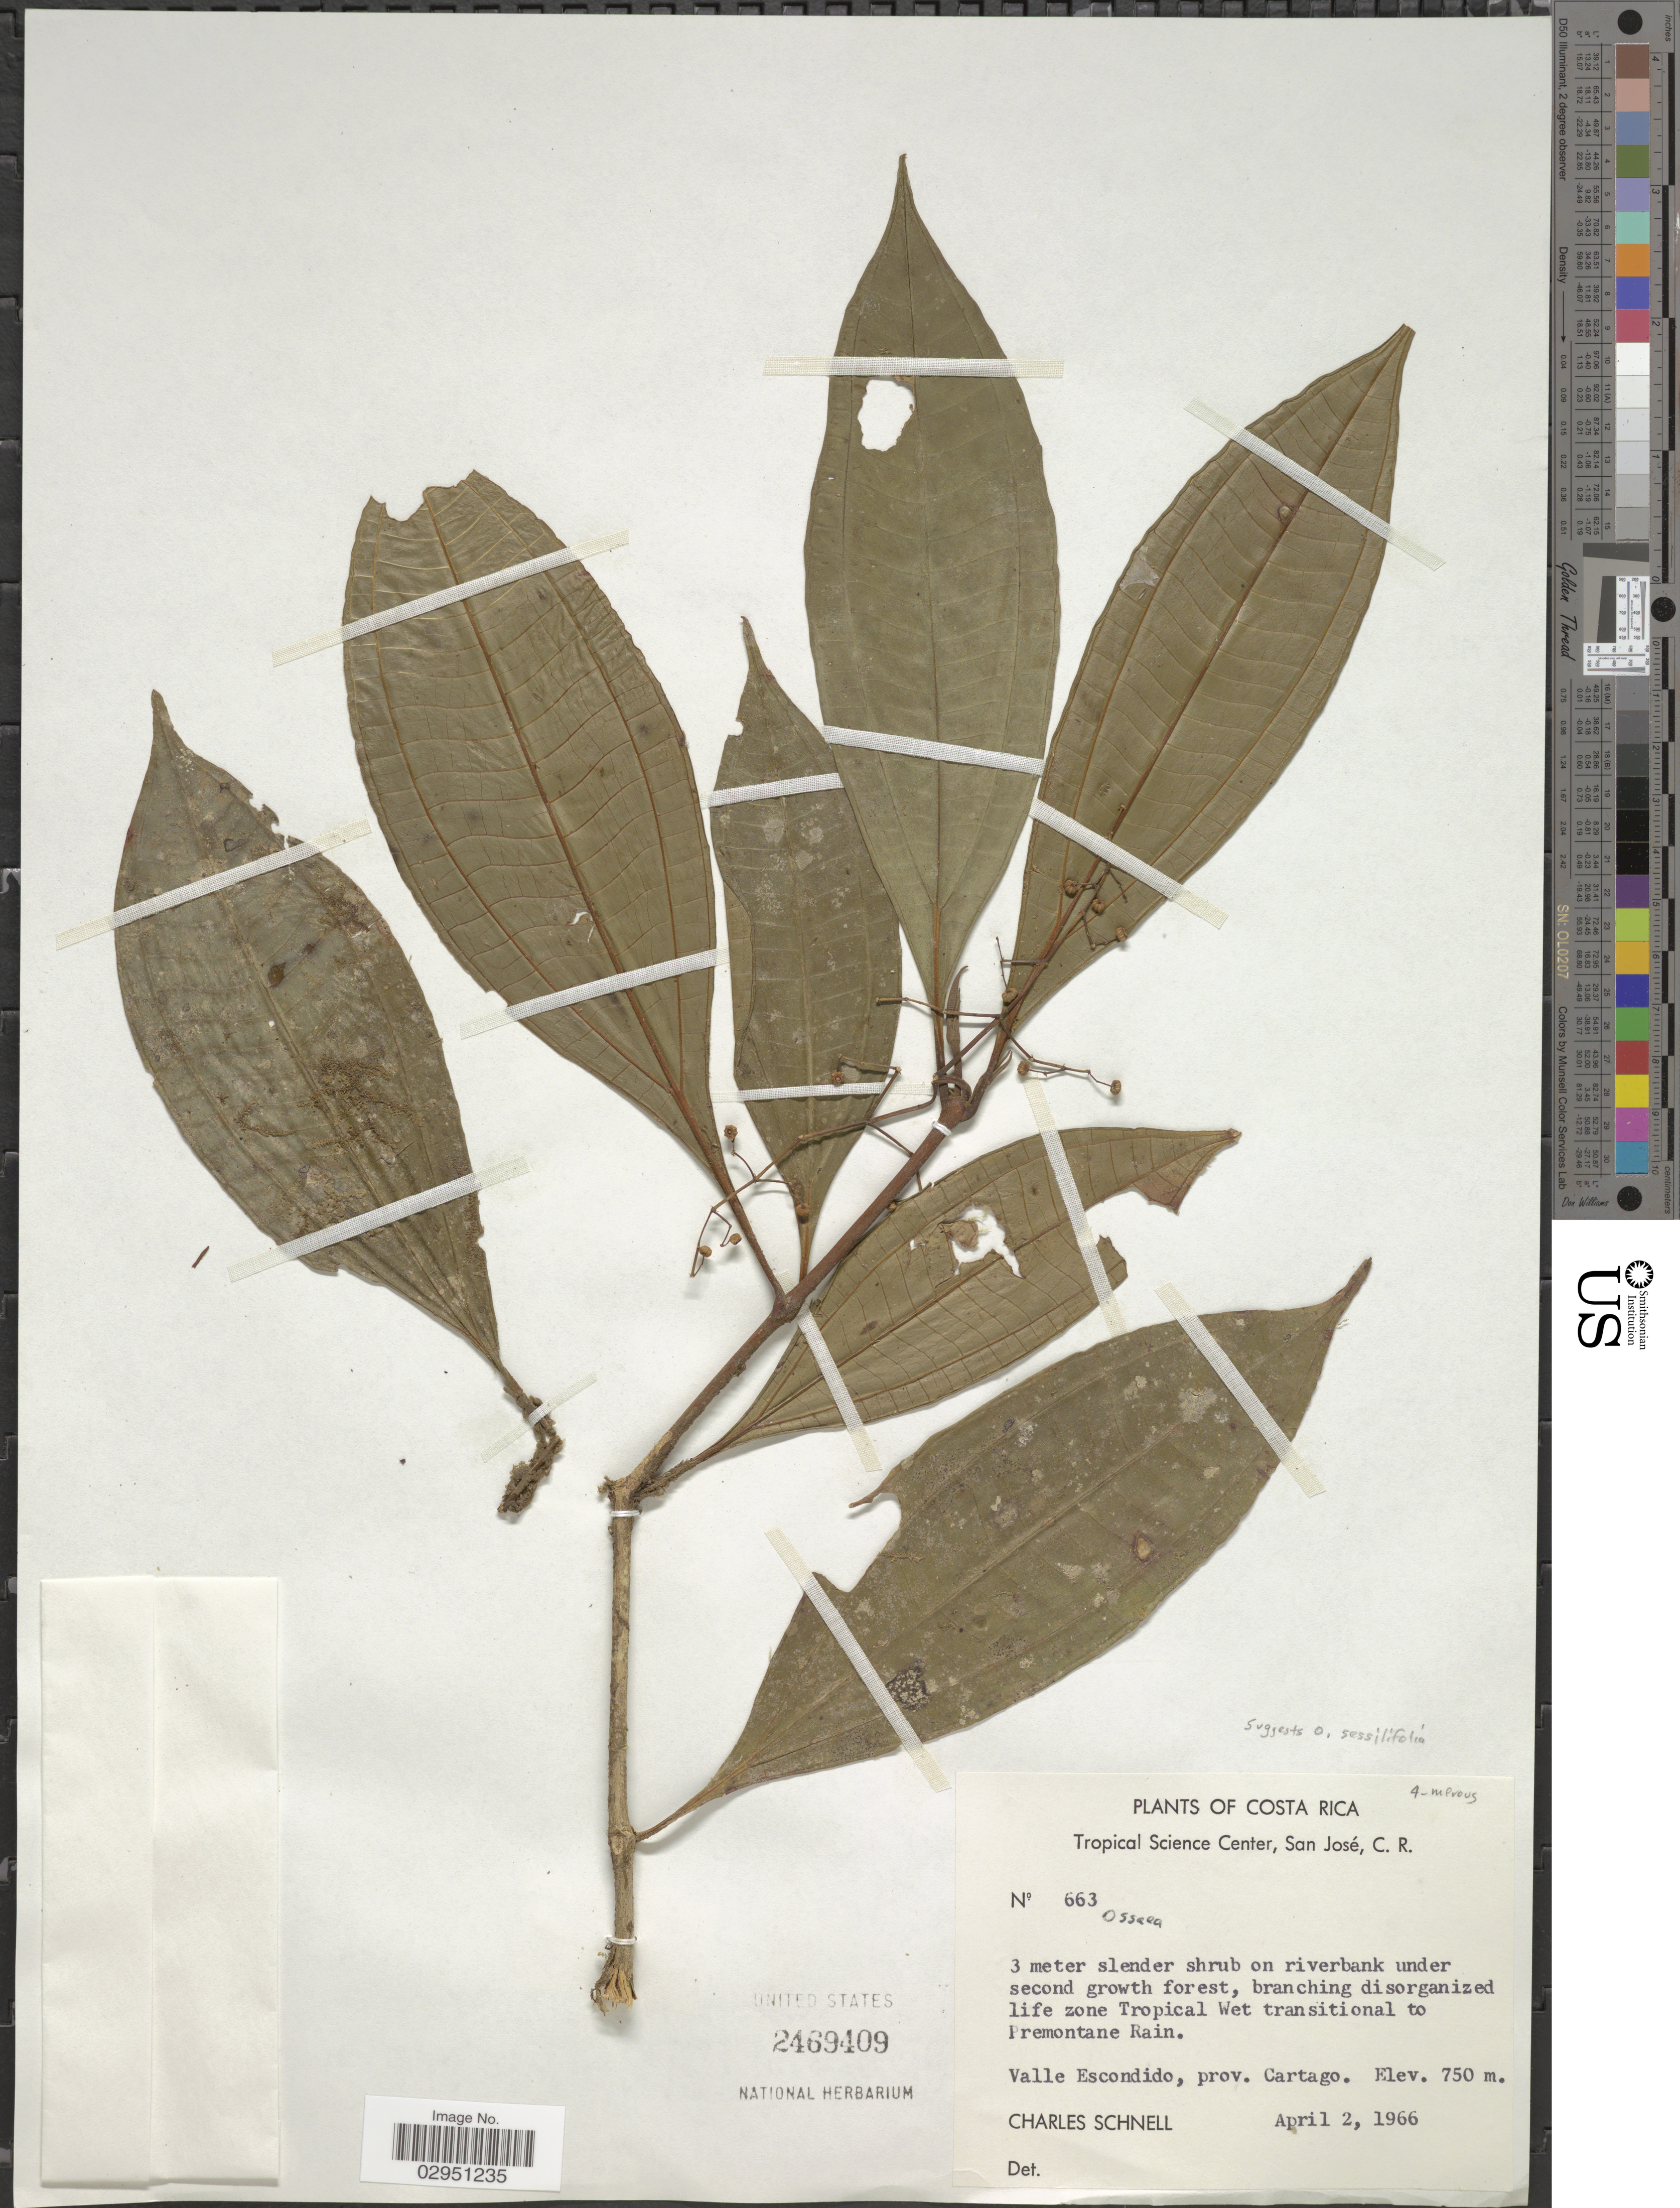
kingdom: Plantae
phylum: Tracheophyta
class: Magnoliopsida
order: Myrtales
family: Melastomataceae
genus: Ossaea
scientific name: Ossaea sp.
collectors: C. Schnell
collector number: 663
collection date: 1966-04-02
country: Costa Rica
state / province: Cartago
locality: Life zone Tropical Wet transitional to Premontane Rain. Valle Escondido.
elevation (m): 750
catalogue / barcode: US 2469409